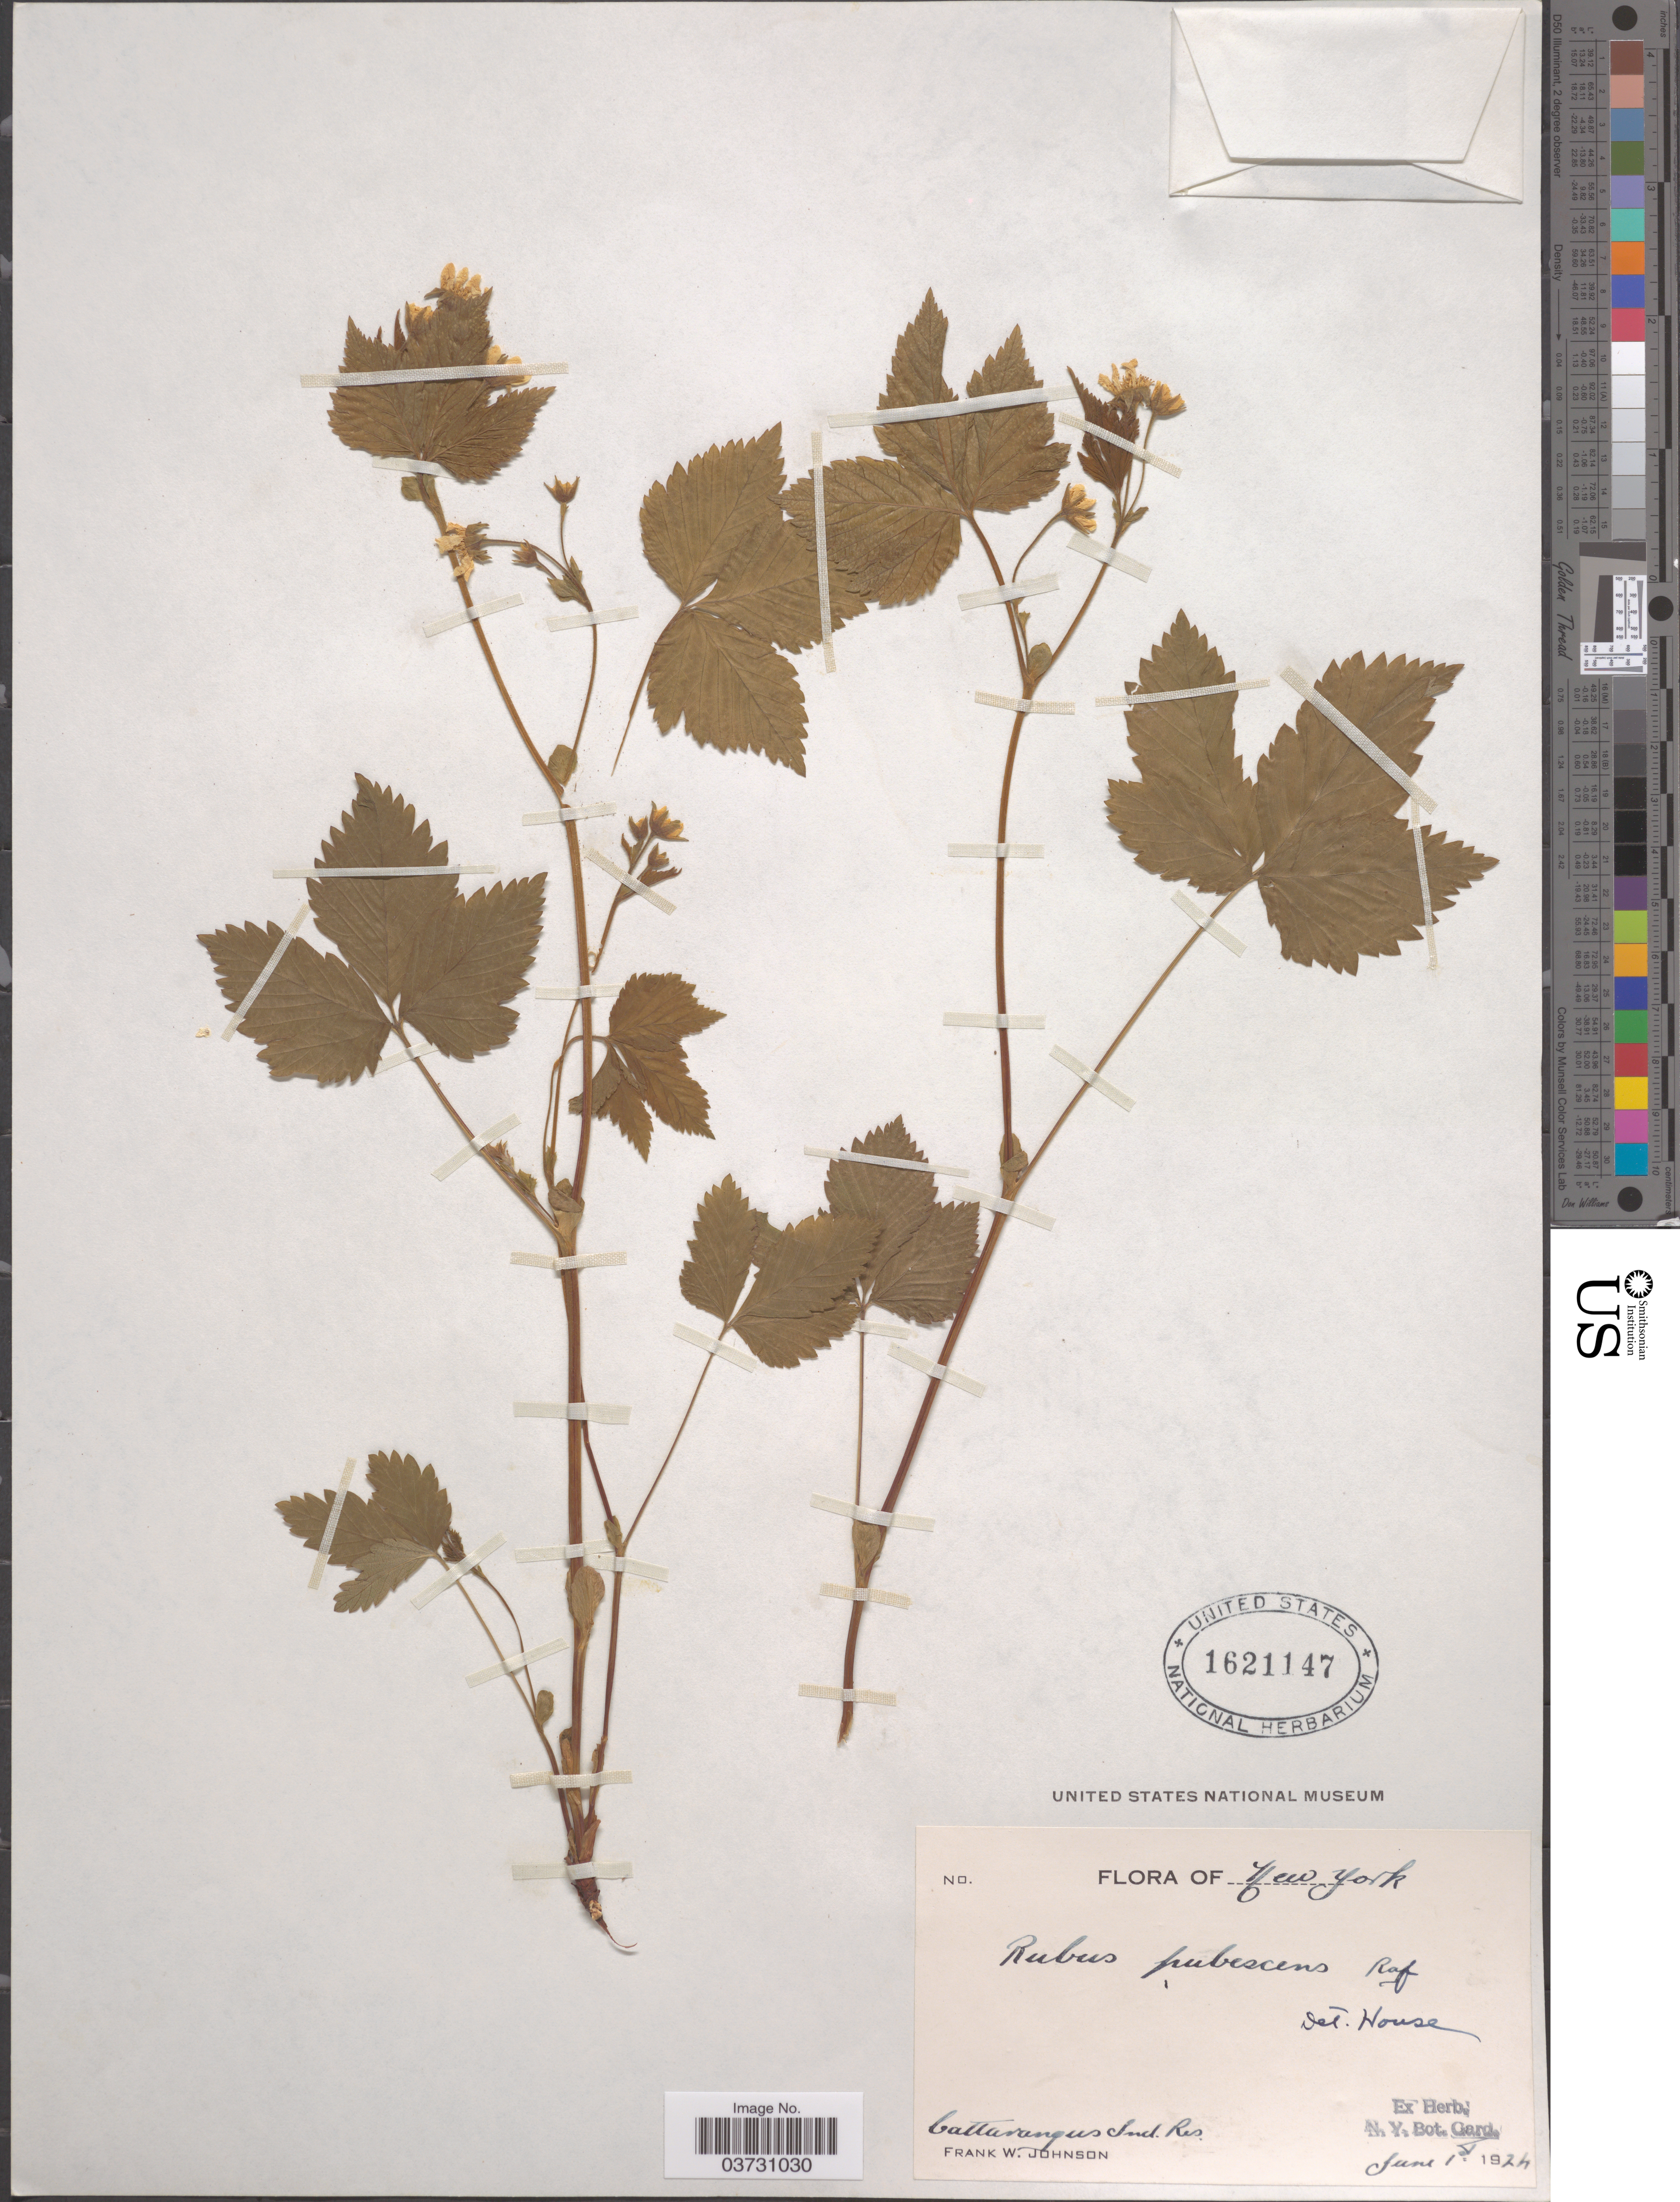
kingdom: Plantae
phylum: Tracheophyta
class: Magnoliopsida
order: Rosales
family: Rosaceae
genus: Rubus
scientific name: Rubus pubescens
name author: Raf.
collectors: F. W. Johnson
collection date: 1924-06-01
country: United States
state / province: New York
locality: Cattaraugus Ind. Res.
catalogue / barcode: US 1621147